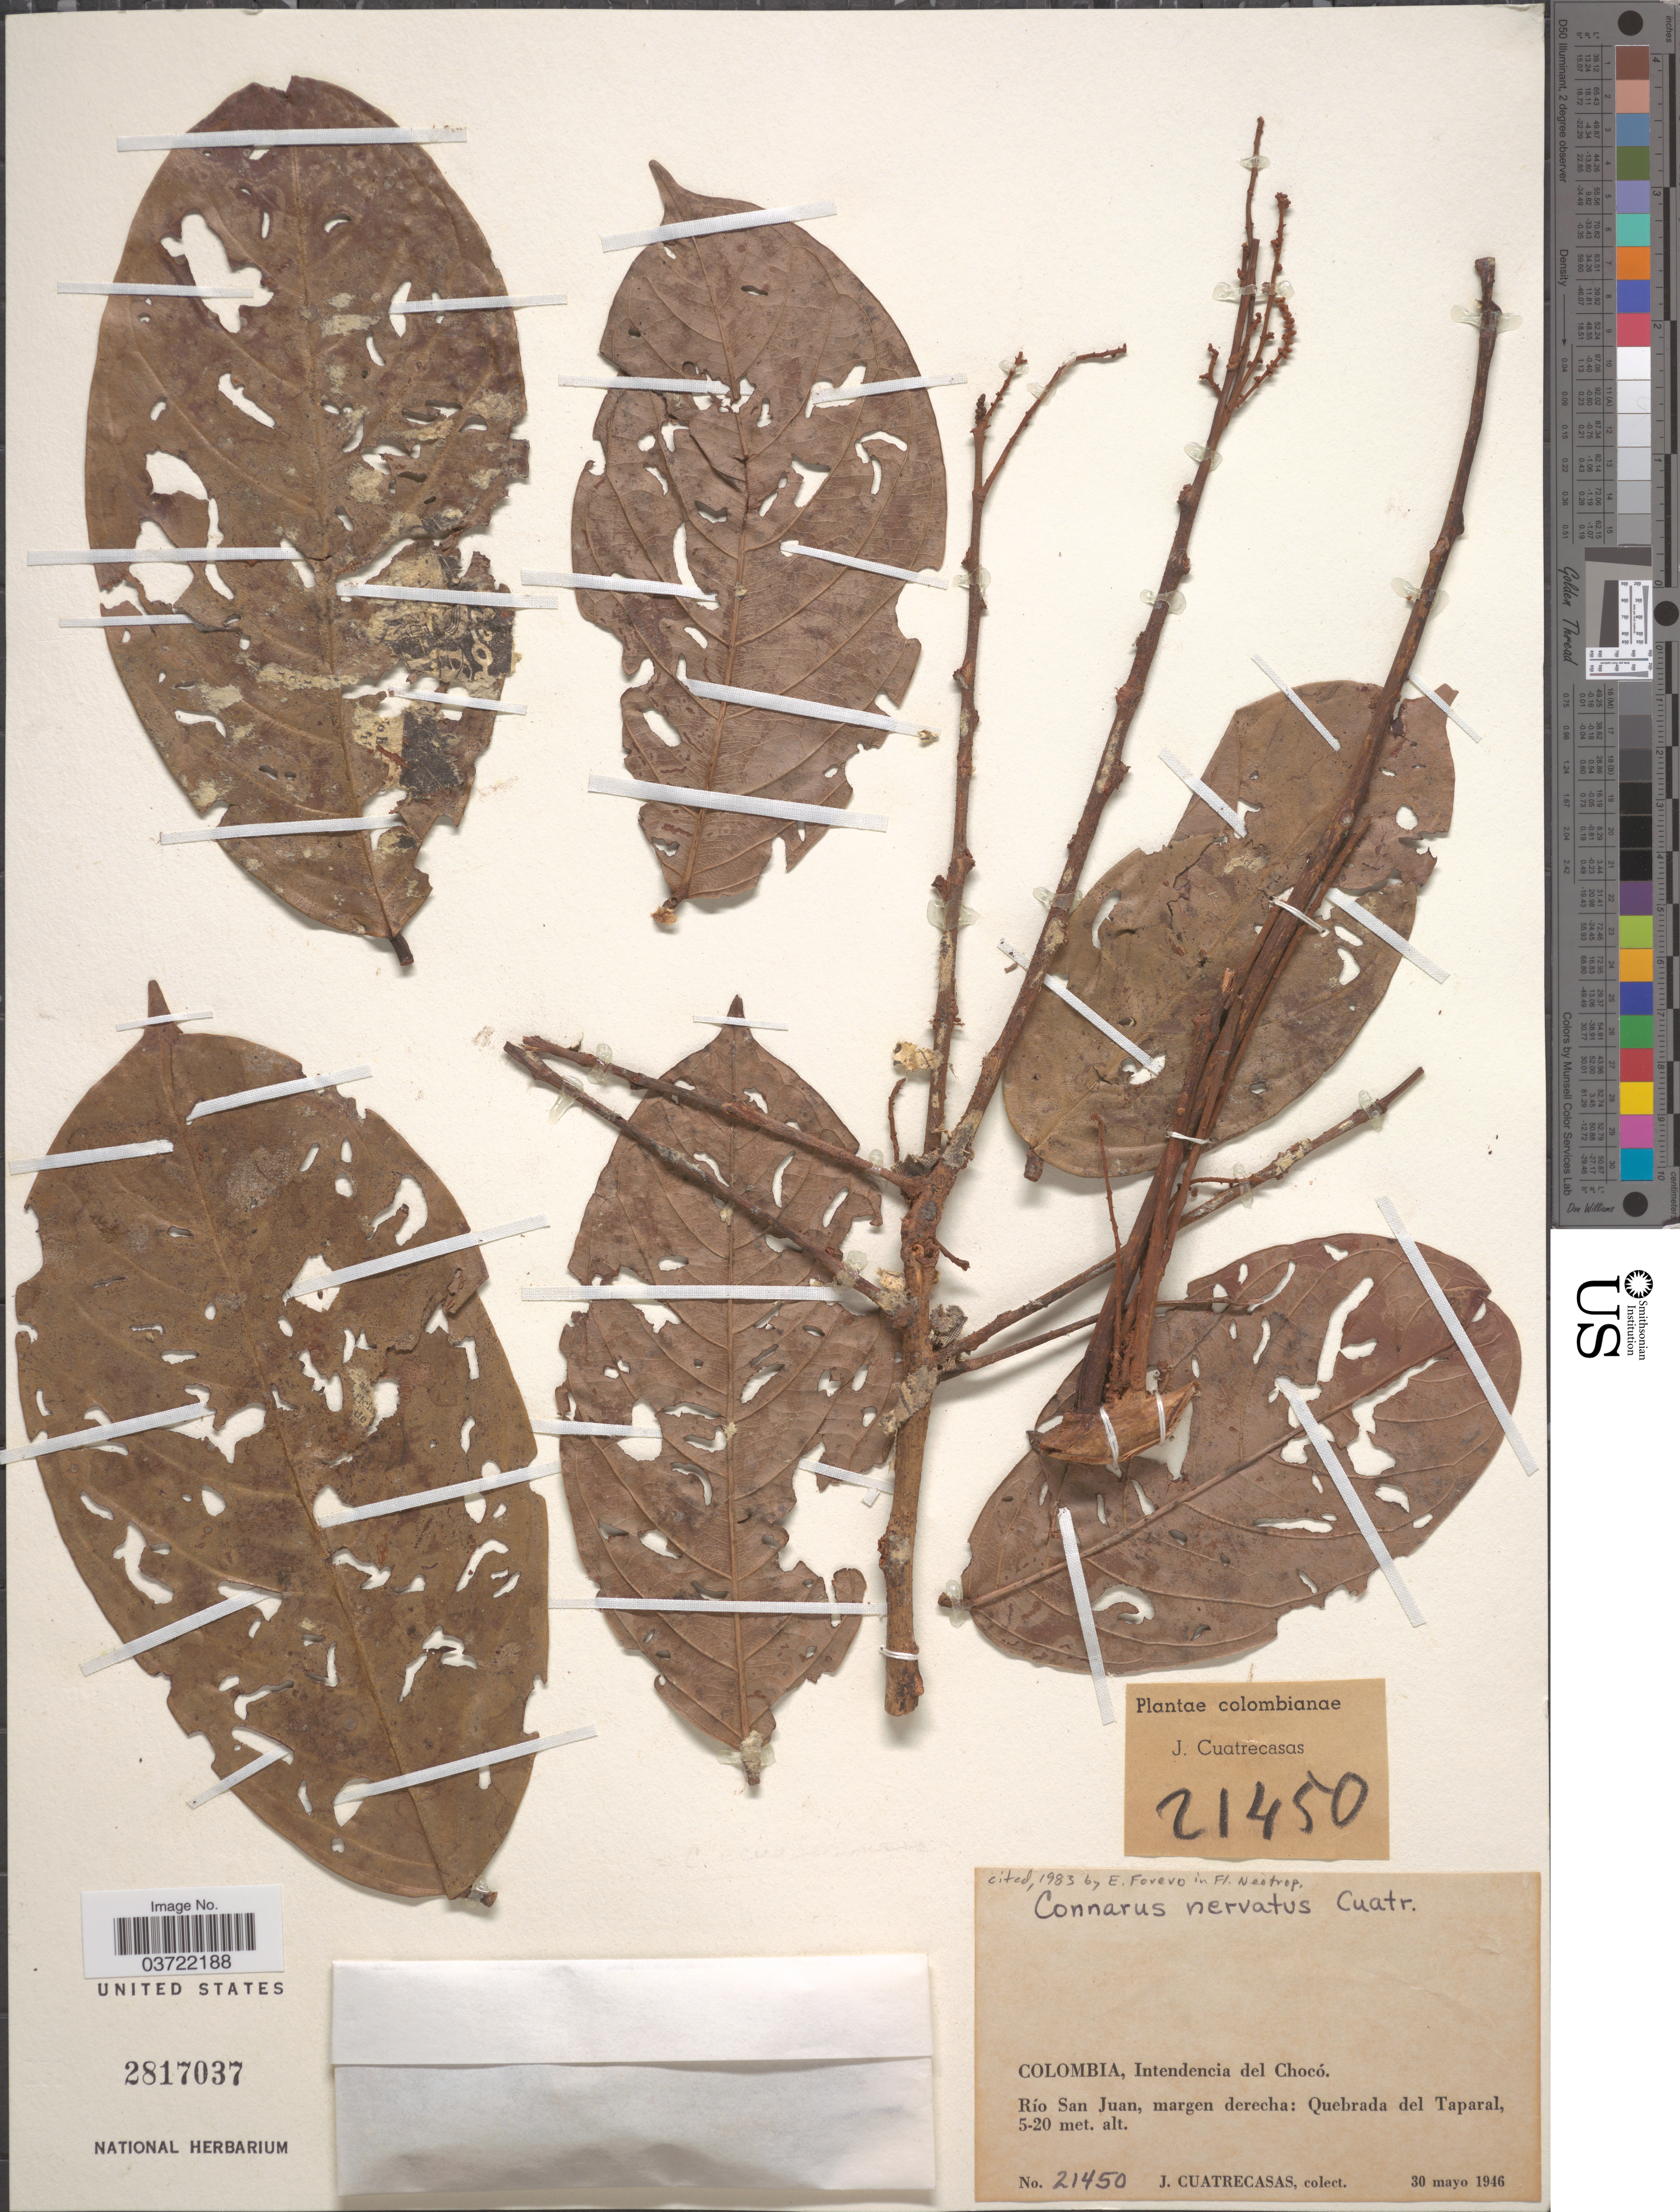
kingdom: Plantae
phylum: Tracheophyta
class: Magnoliopsida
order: Oxalidales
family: Connaraceae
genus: Connarus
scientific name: Connarus nervatus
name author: Cuatrec.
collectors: J. Cuatrecasas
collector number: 21450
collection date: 1946-05-30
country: Colombia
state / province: Chocó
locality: Intendencia del Chocó. Río San Juan, margen derecha: Quebrada del Taparal.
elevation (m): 5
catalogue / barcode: US 2817037